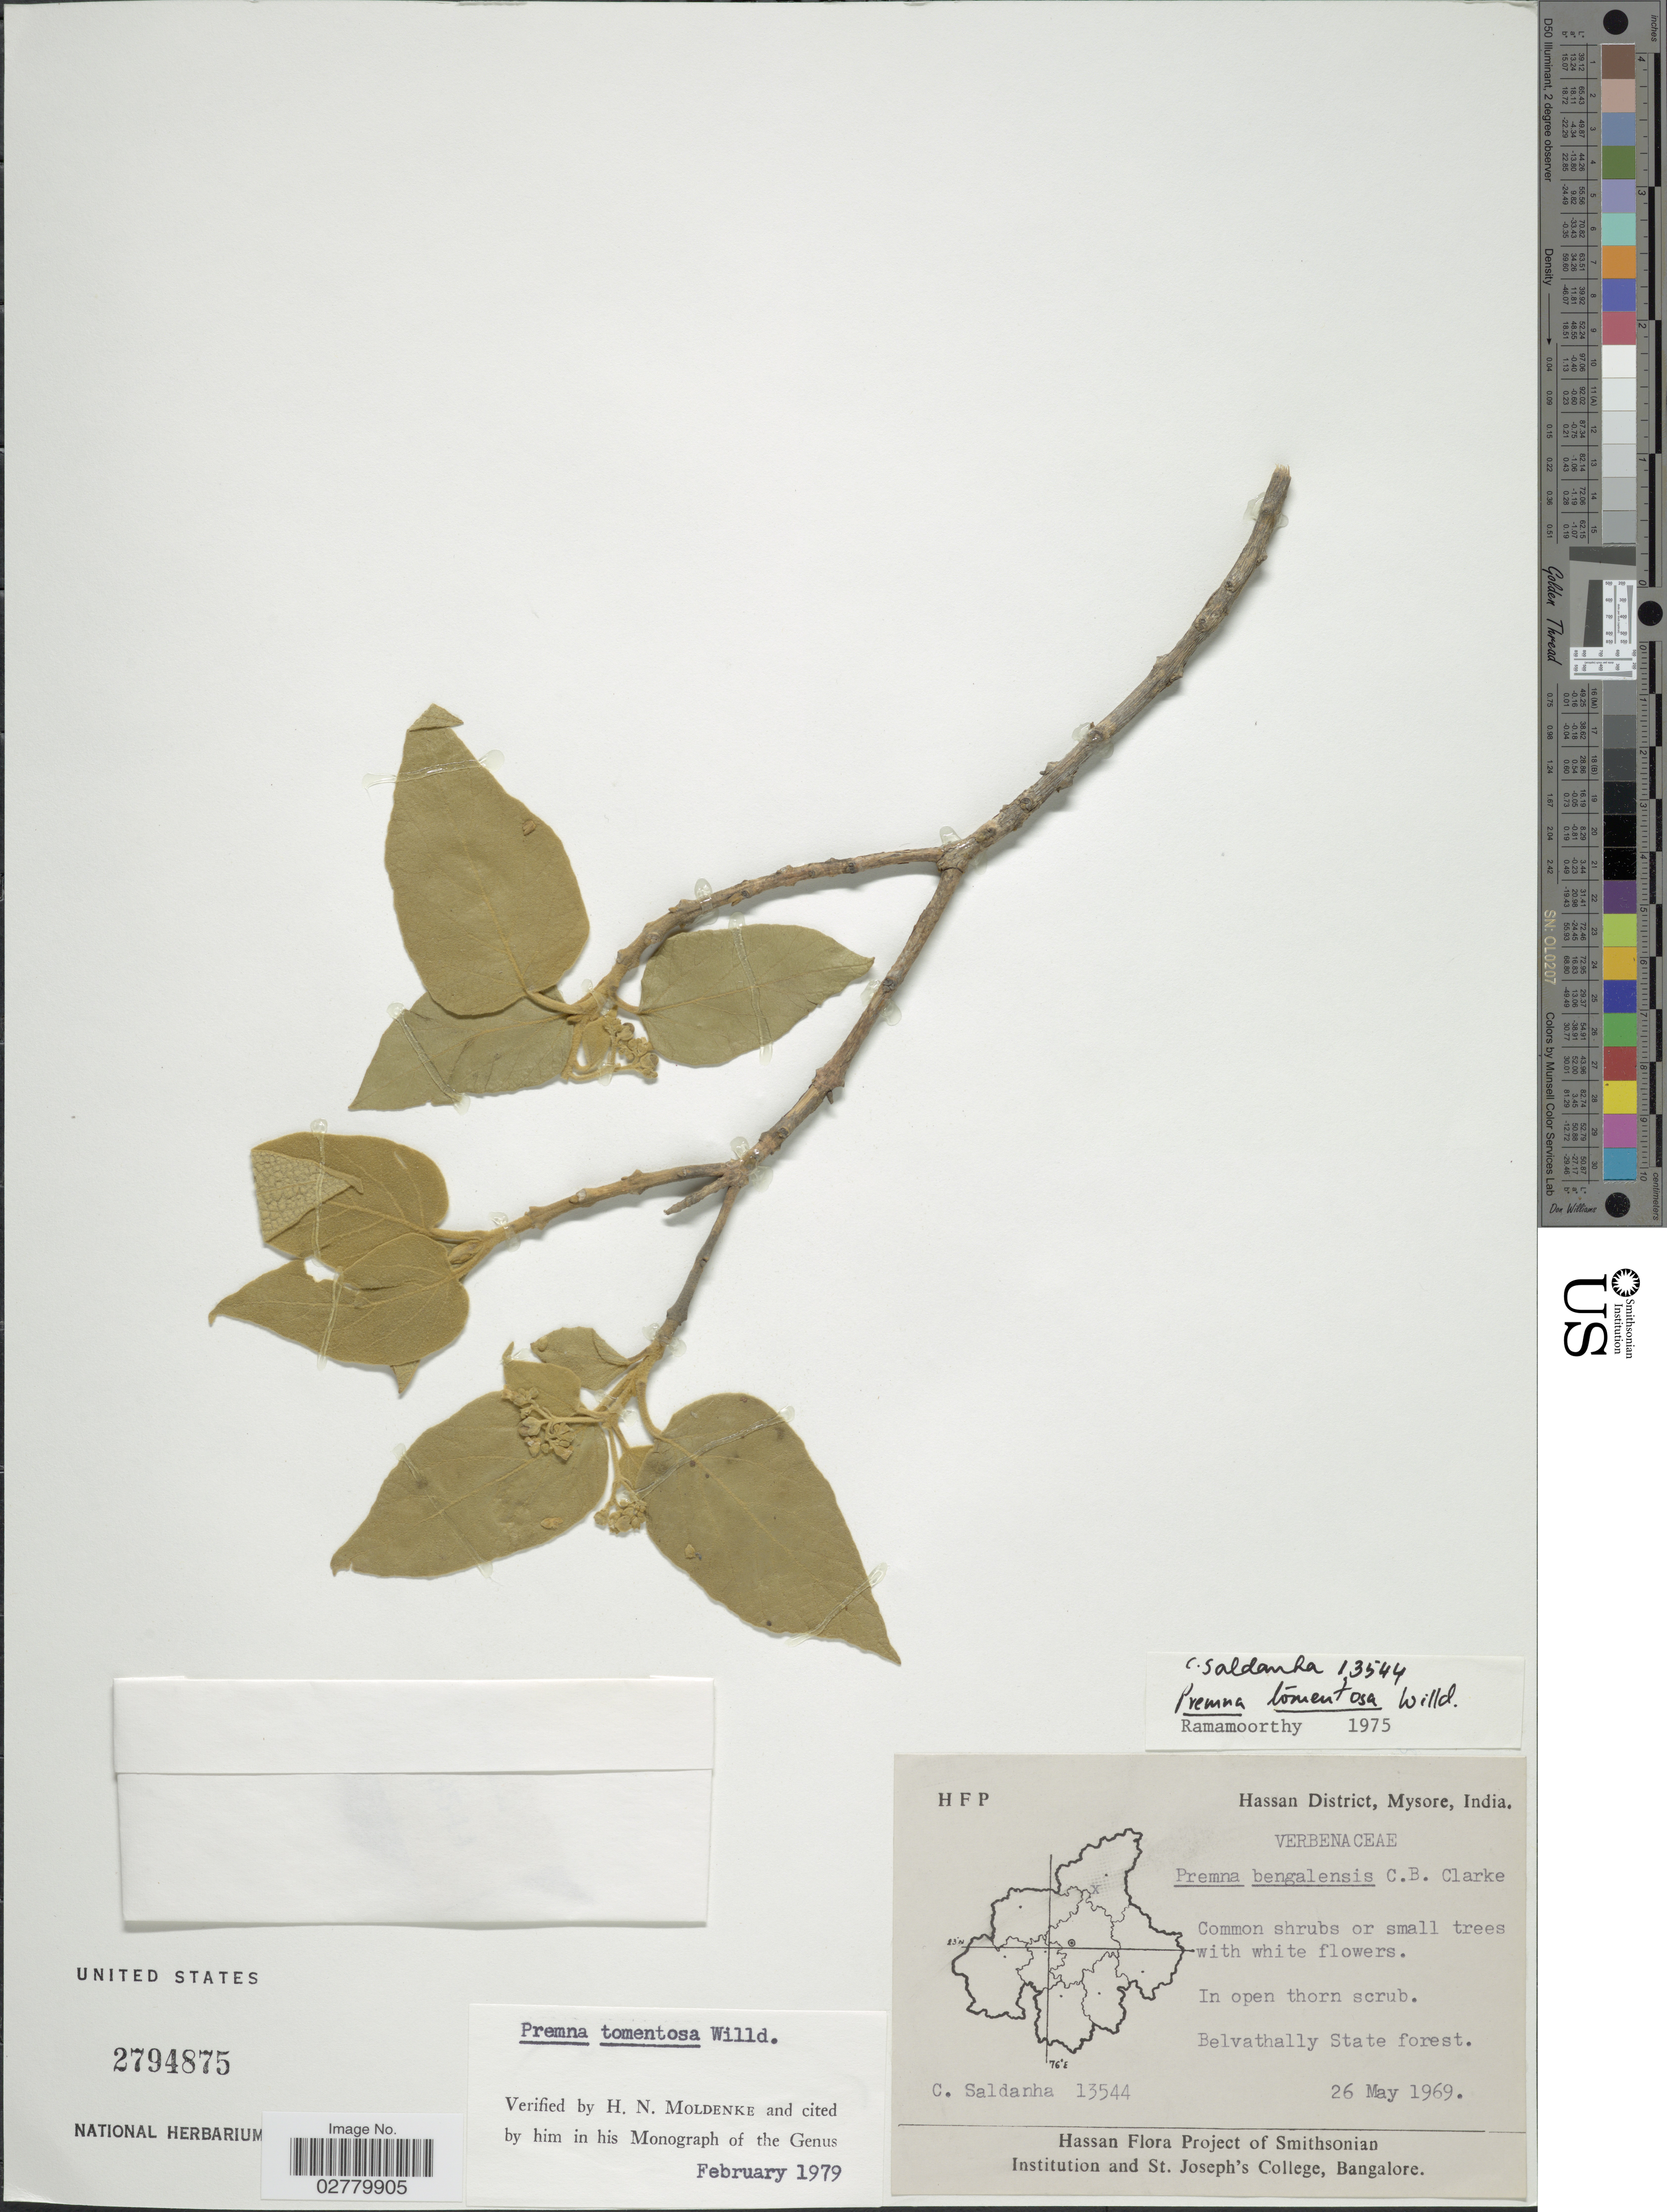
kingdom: Plantae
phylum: Tracheophyta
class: Magnoliopsida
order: Lamiales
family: Lamiaceae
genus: Premna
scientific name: Premna tomentosa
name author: Willd.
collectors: C. Saldanha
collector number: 13544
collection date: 1969-05-26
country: India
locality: Hassan District, Mysore. Belvathally State forest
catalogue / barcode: US 2794875